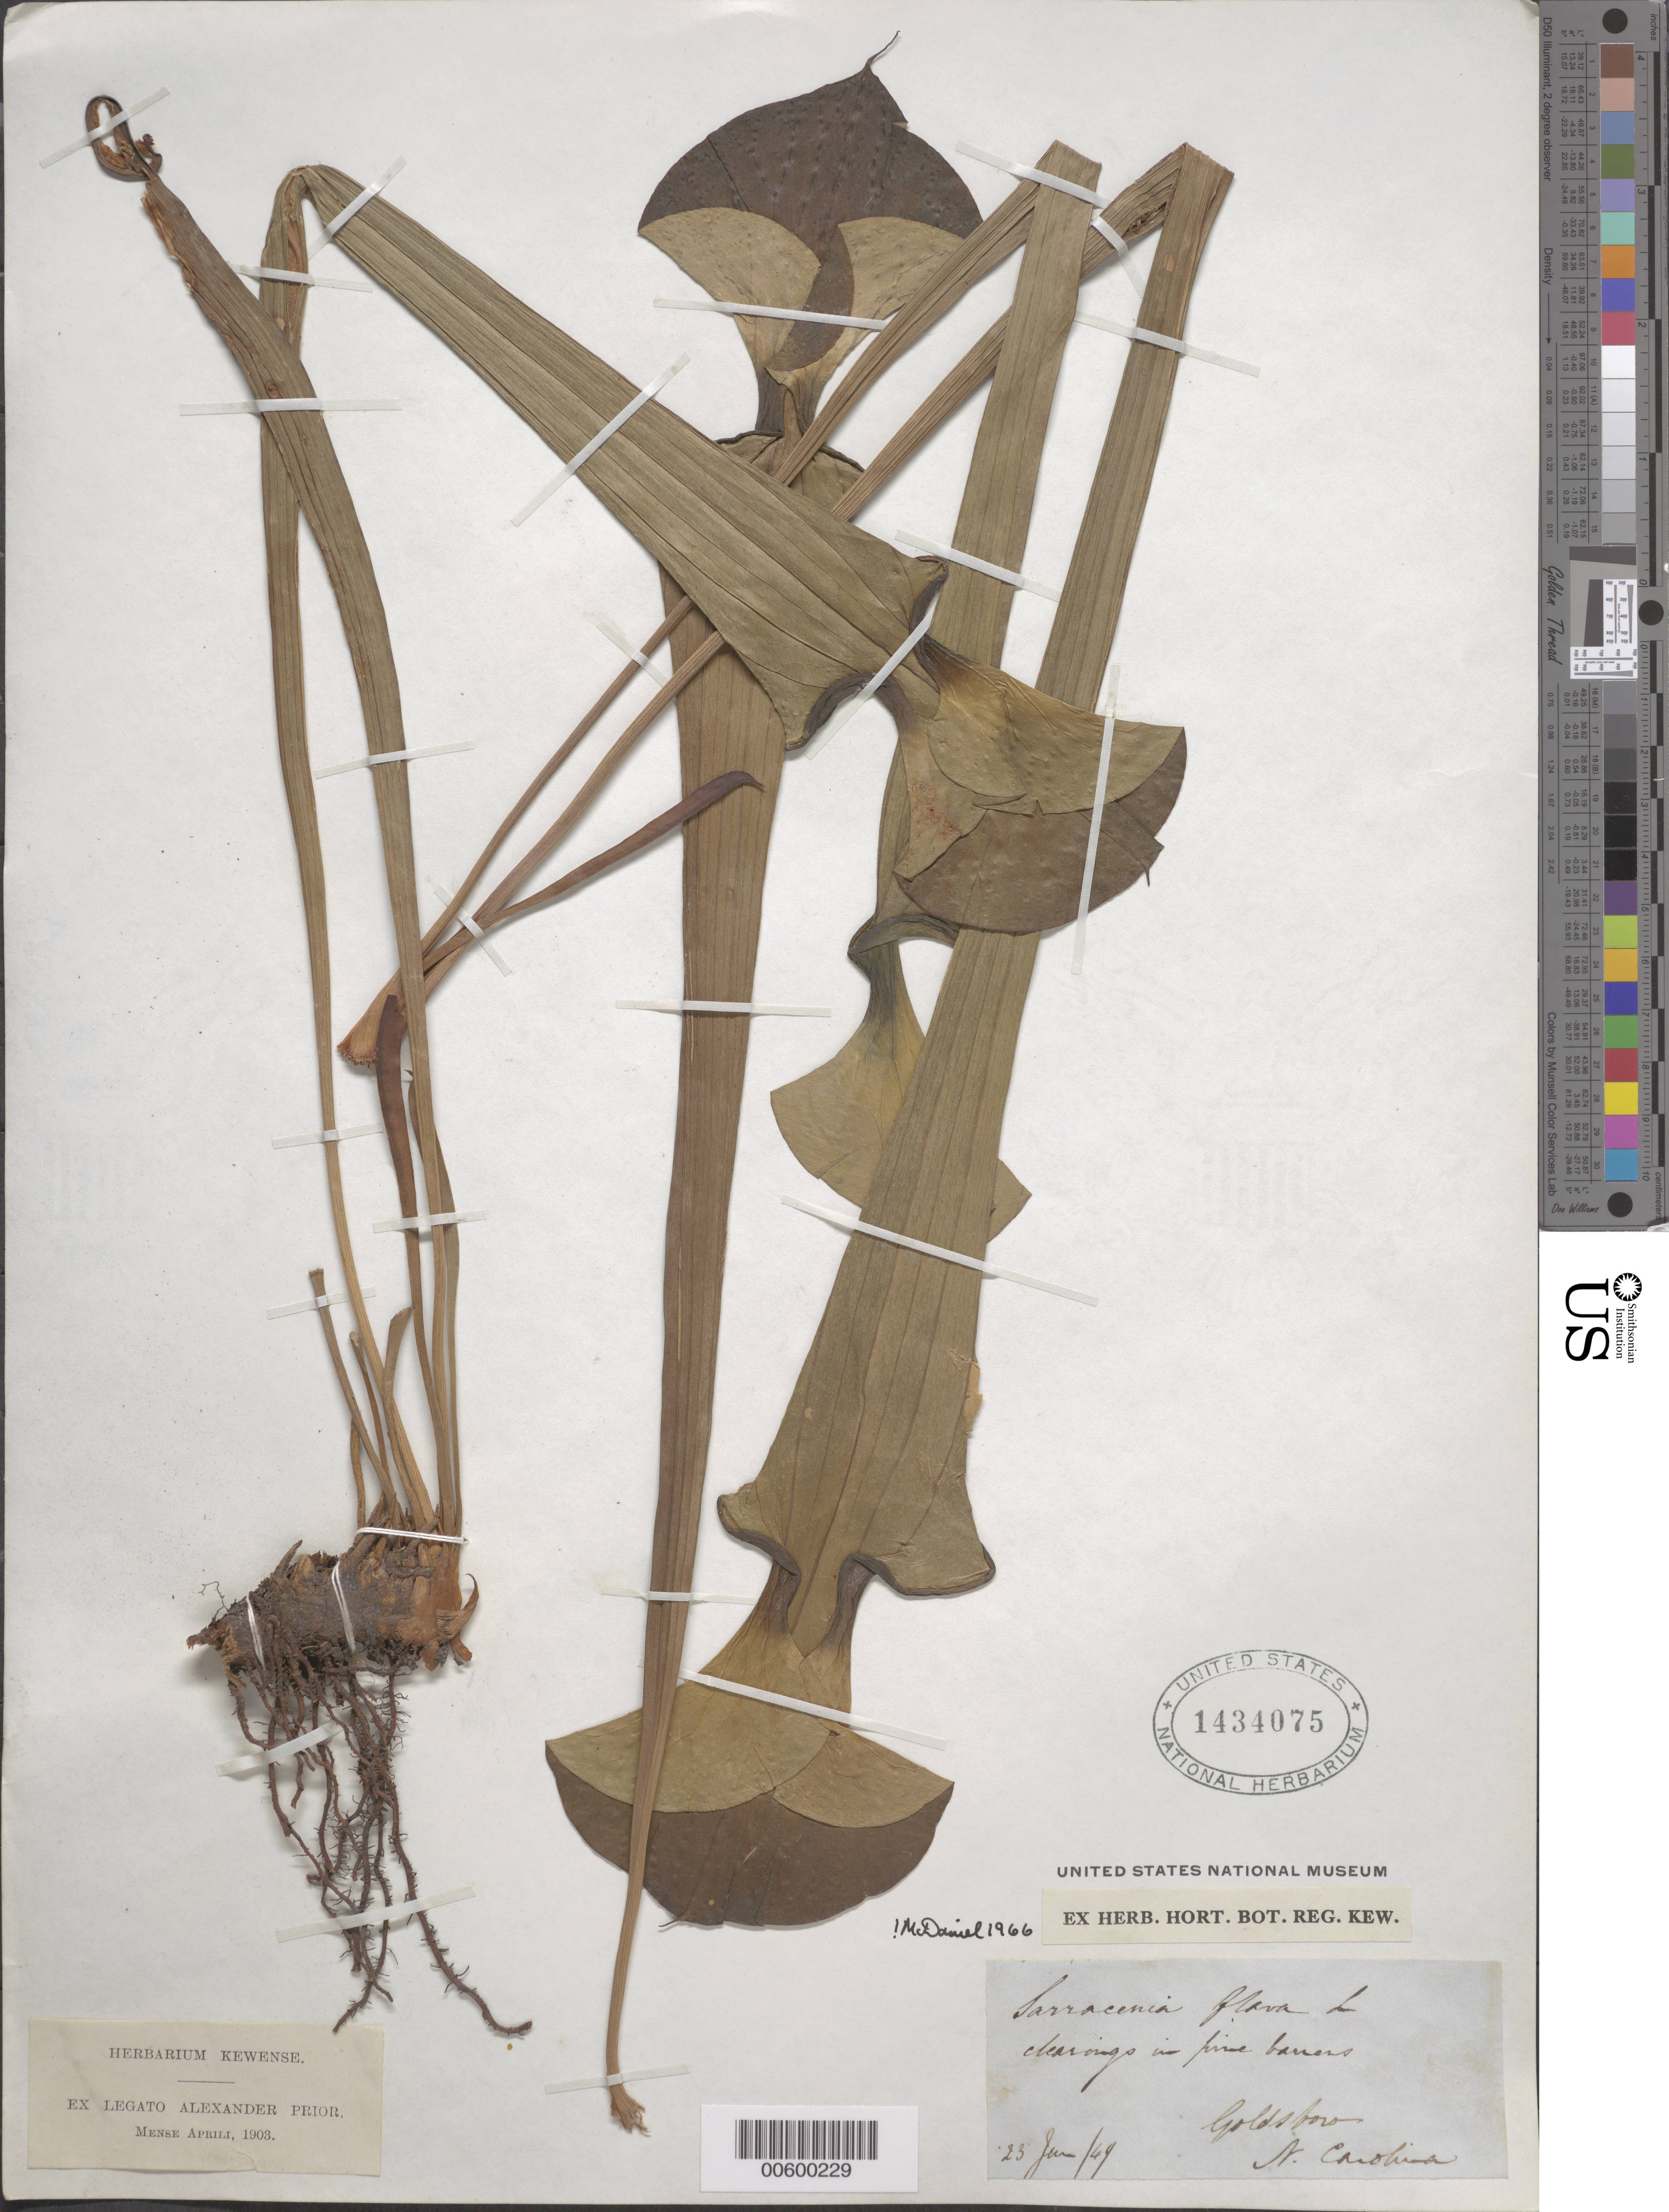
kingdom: Plantae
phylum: Tracheophyta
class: Magnoliopsida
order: Ericales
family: Sarraceniaceae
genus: Sarracenia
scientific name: Sarracenia flava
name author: L.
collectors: A. Prior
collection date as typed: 23 Jun 1864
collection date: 1864-06-23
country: United States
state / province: North Carolina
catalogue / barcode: US 1434075